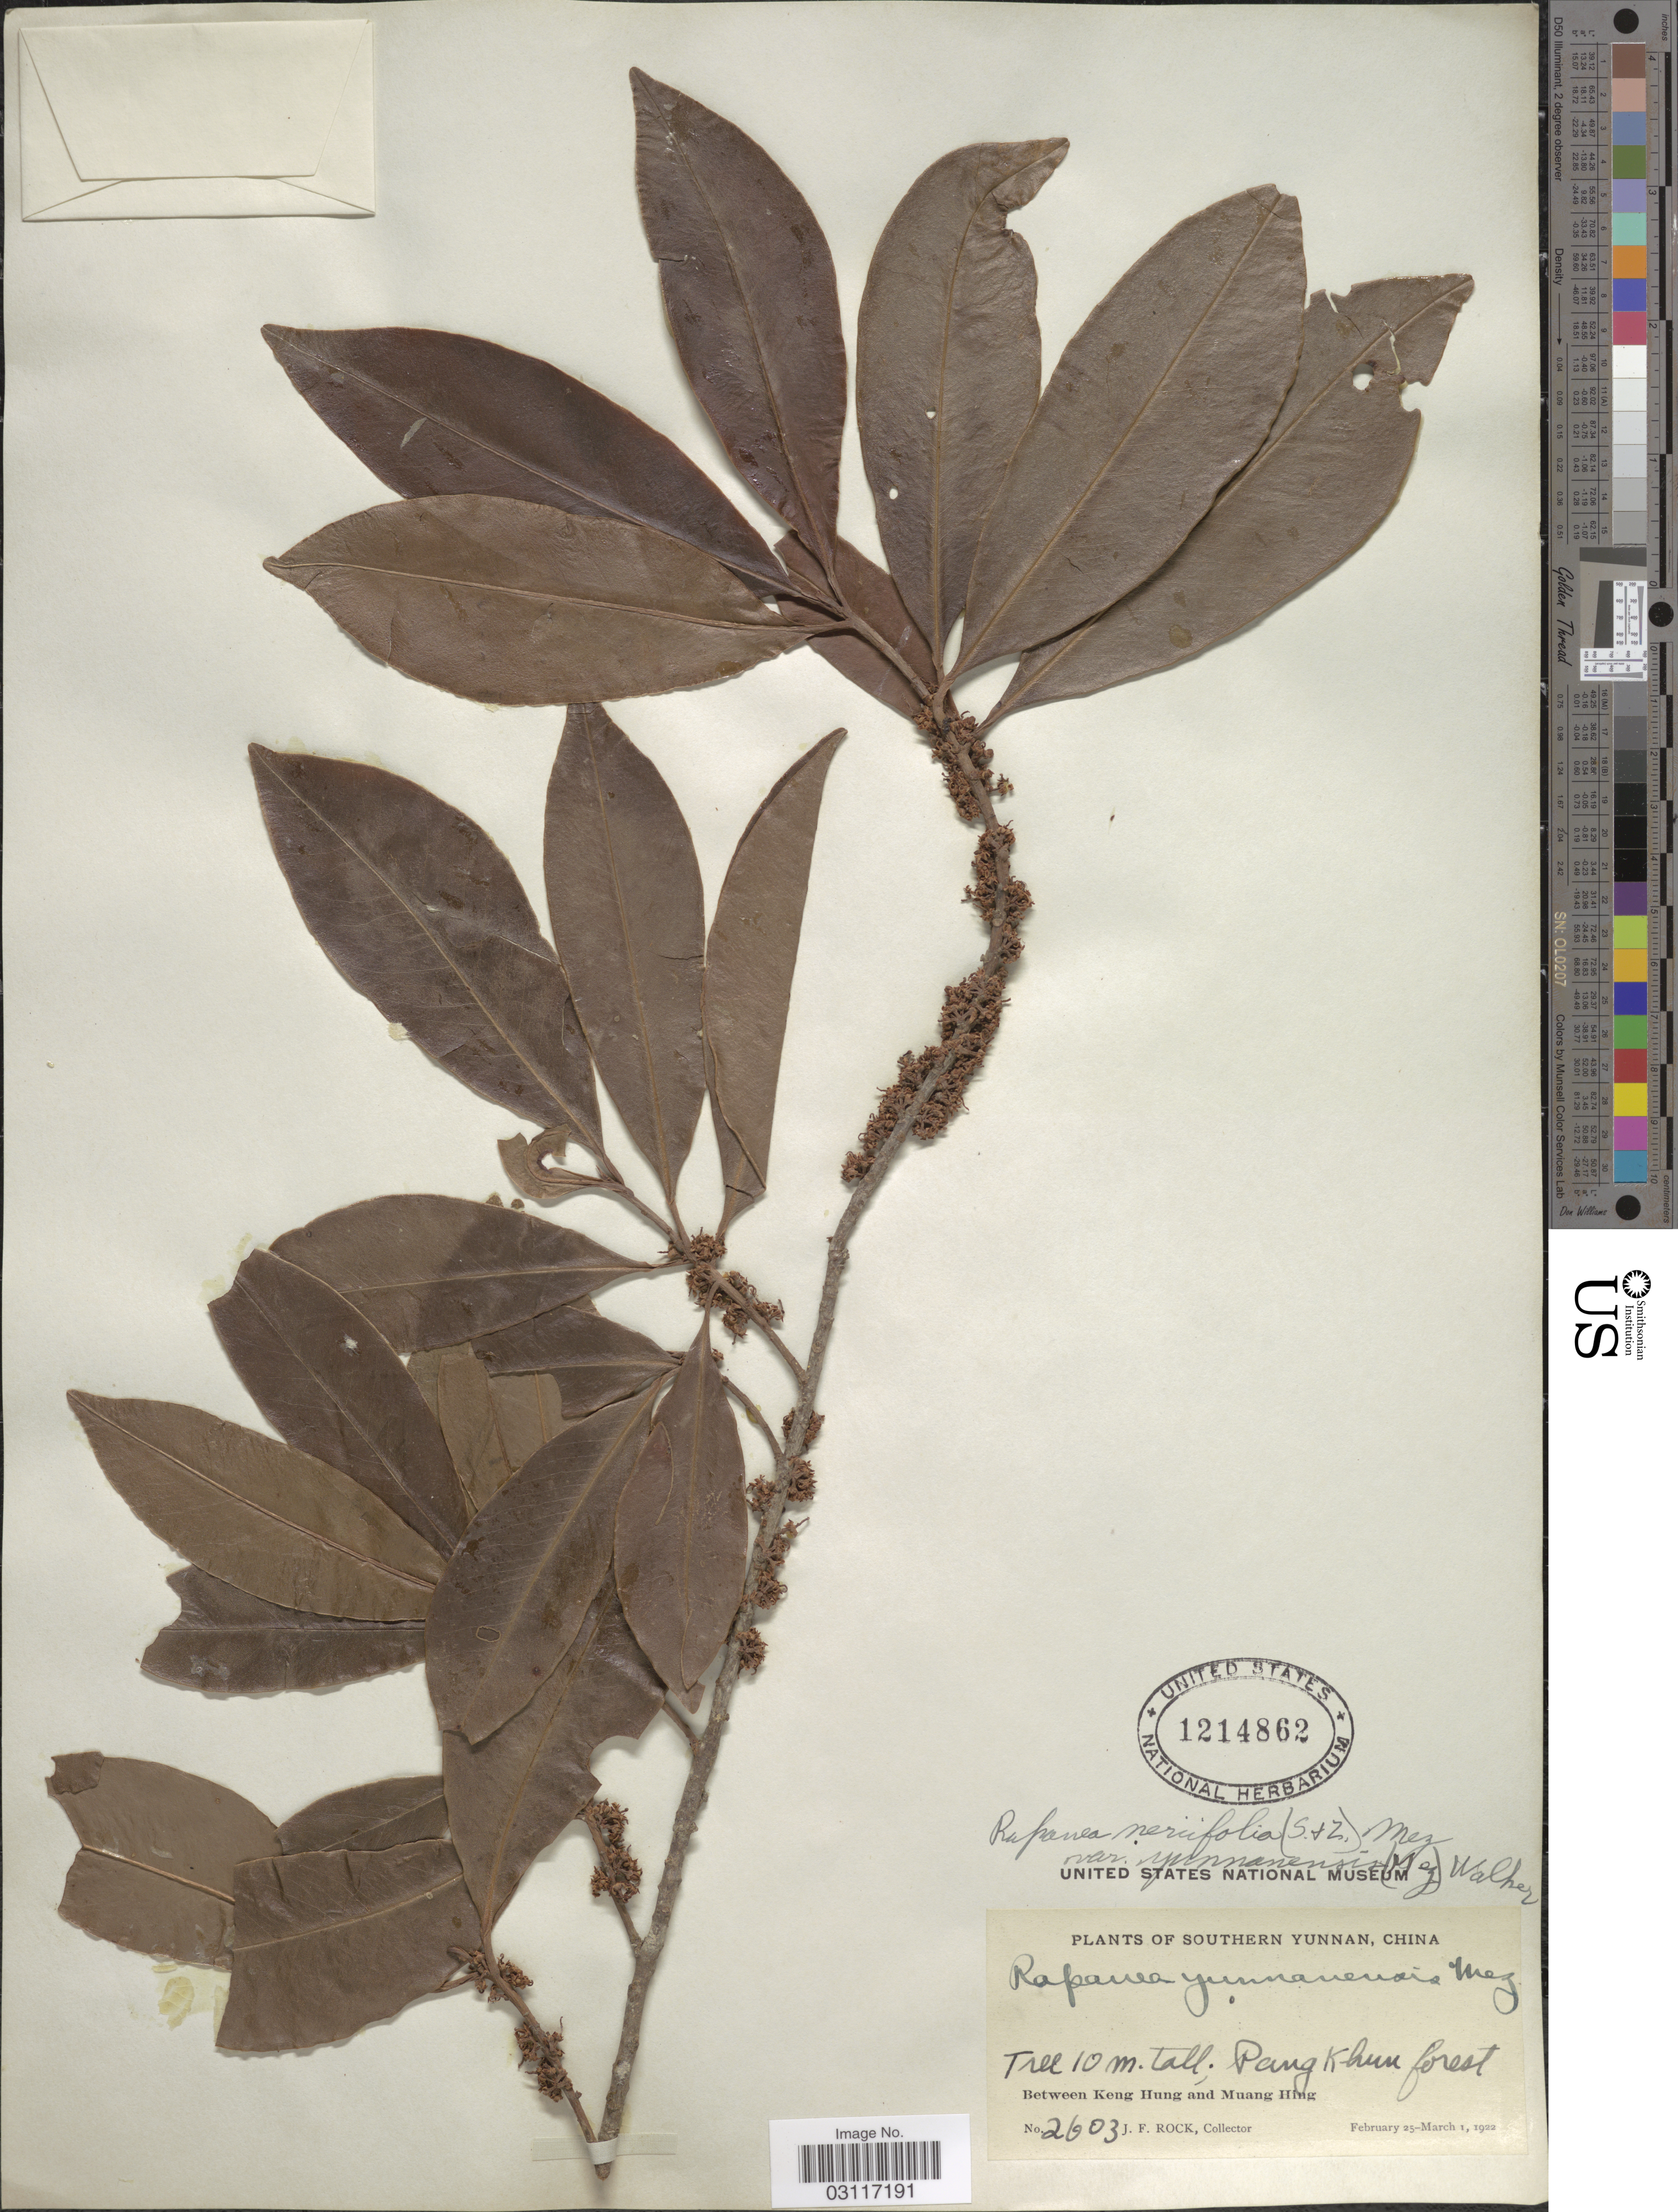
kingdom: Plantae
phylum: Tracheophyta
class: Magnoliopsida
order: Ericales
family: Primulaceae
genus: Myrsine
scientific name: Myrsine seguinii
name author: H. Lév.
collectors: J. Rock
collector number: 2603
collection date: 1922-02-25/1922-03-01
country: China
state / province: Yunnan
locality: Southern Yunnan. Pang Khun forest. Between Keng Hung and Muang Hing.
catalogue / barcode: US 1214862